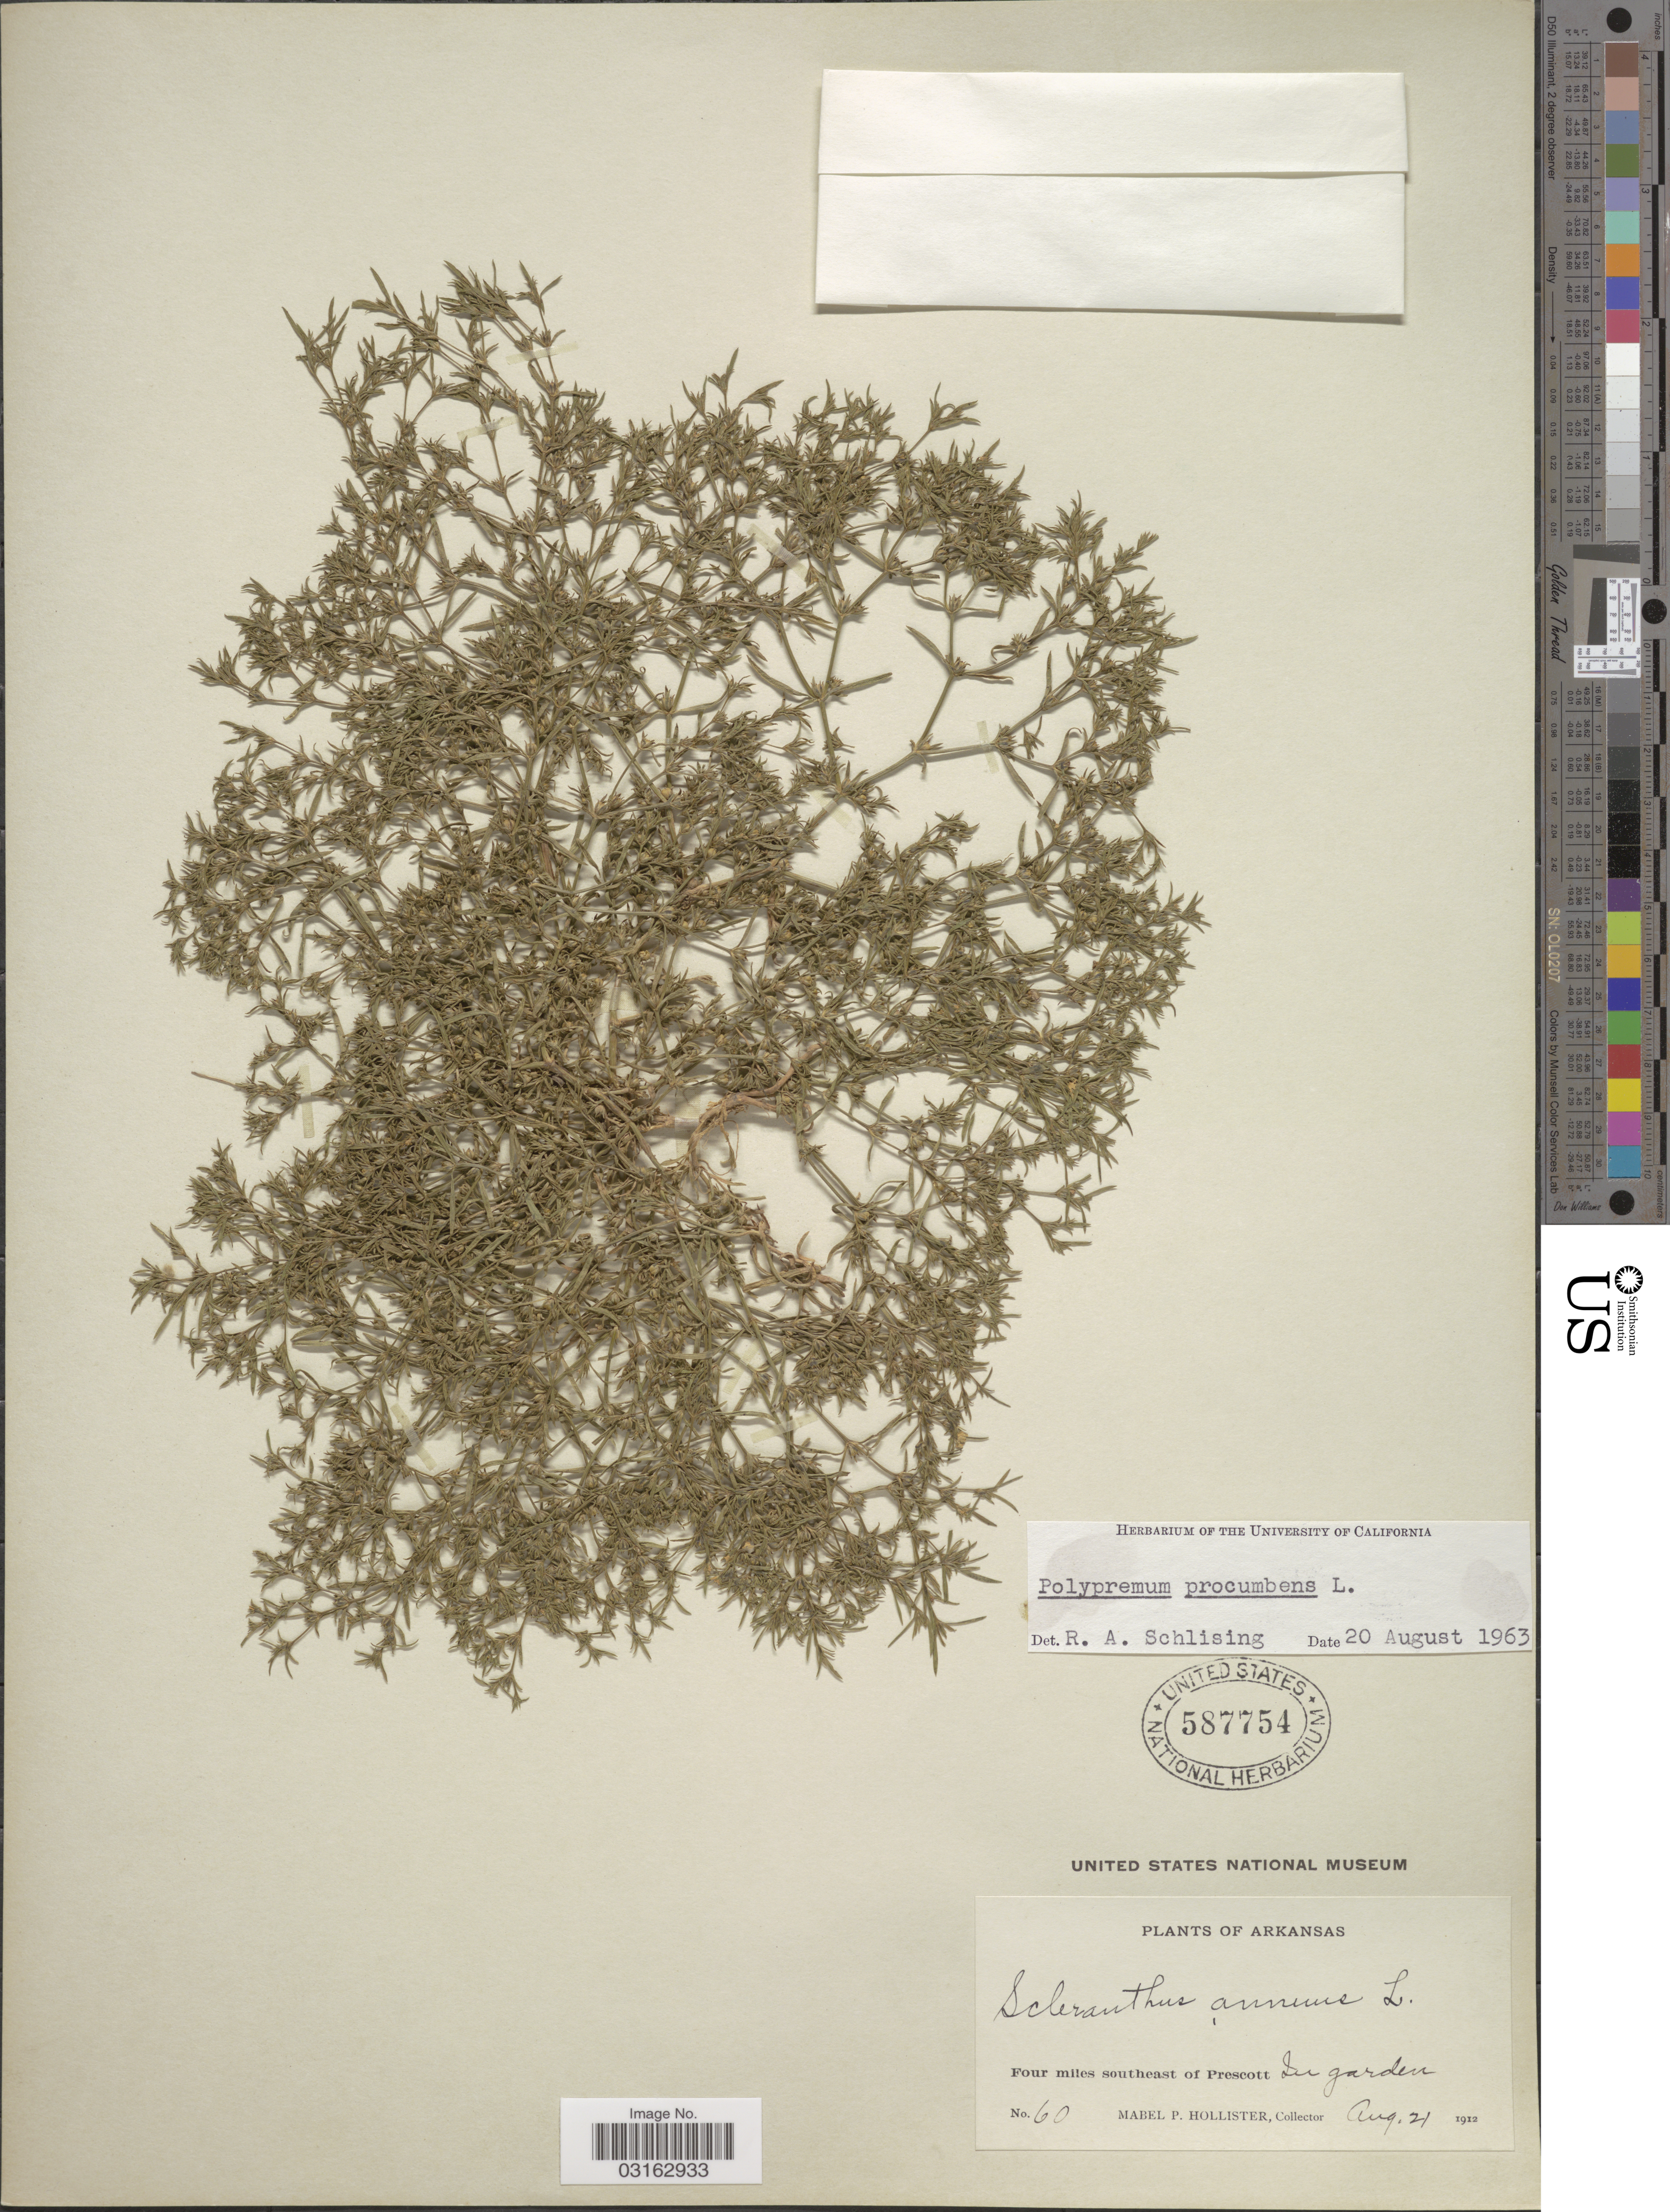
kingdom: Plantae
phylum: Tracheophyta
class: Magnoliopsida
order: Lamiales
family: Tetrachondraceae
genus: Polypremum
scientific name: Polypremum procumbens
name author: L.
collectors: M. Hollister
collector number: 60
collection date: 1912-08-21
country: United States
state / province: Arkansas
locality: Four miles southeast of Prescott. In garden.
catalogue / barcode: US 587754